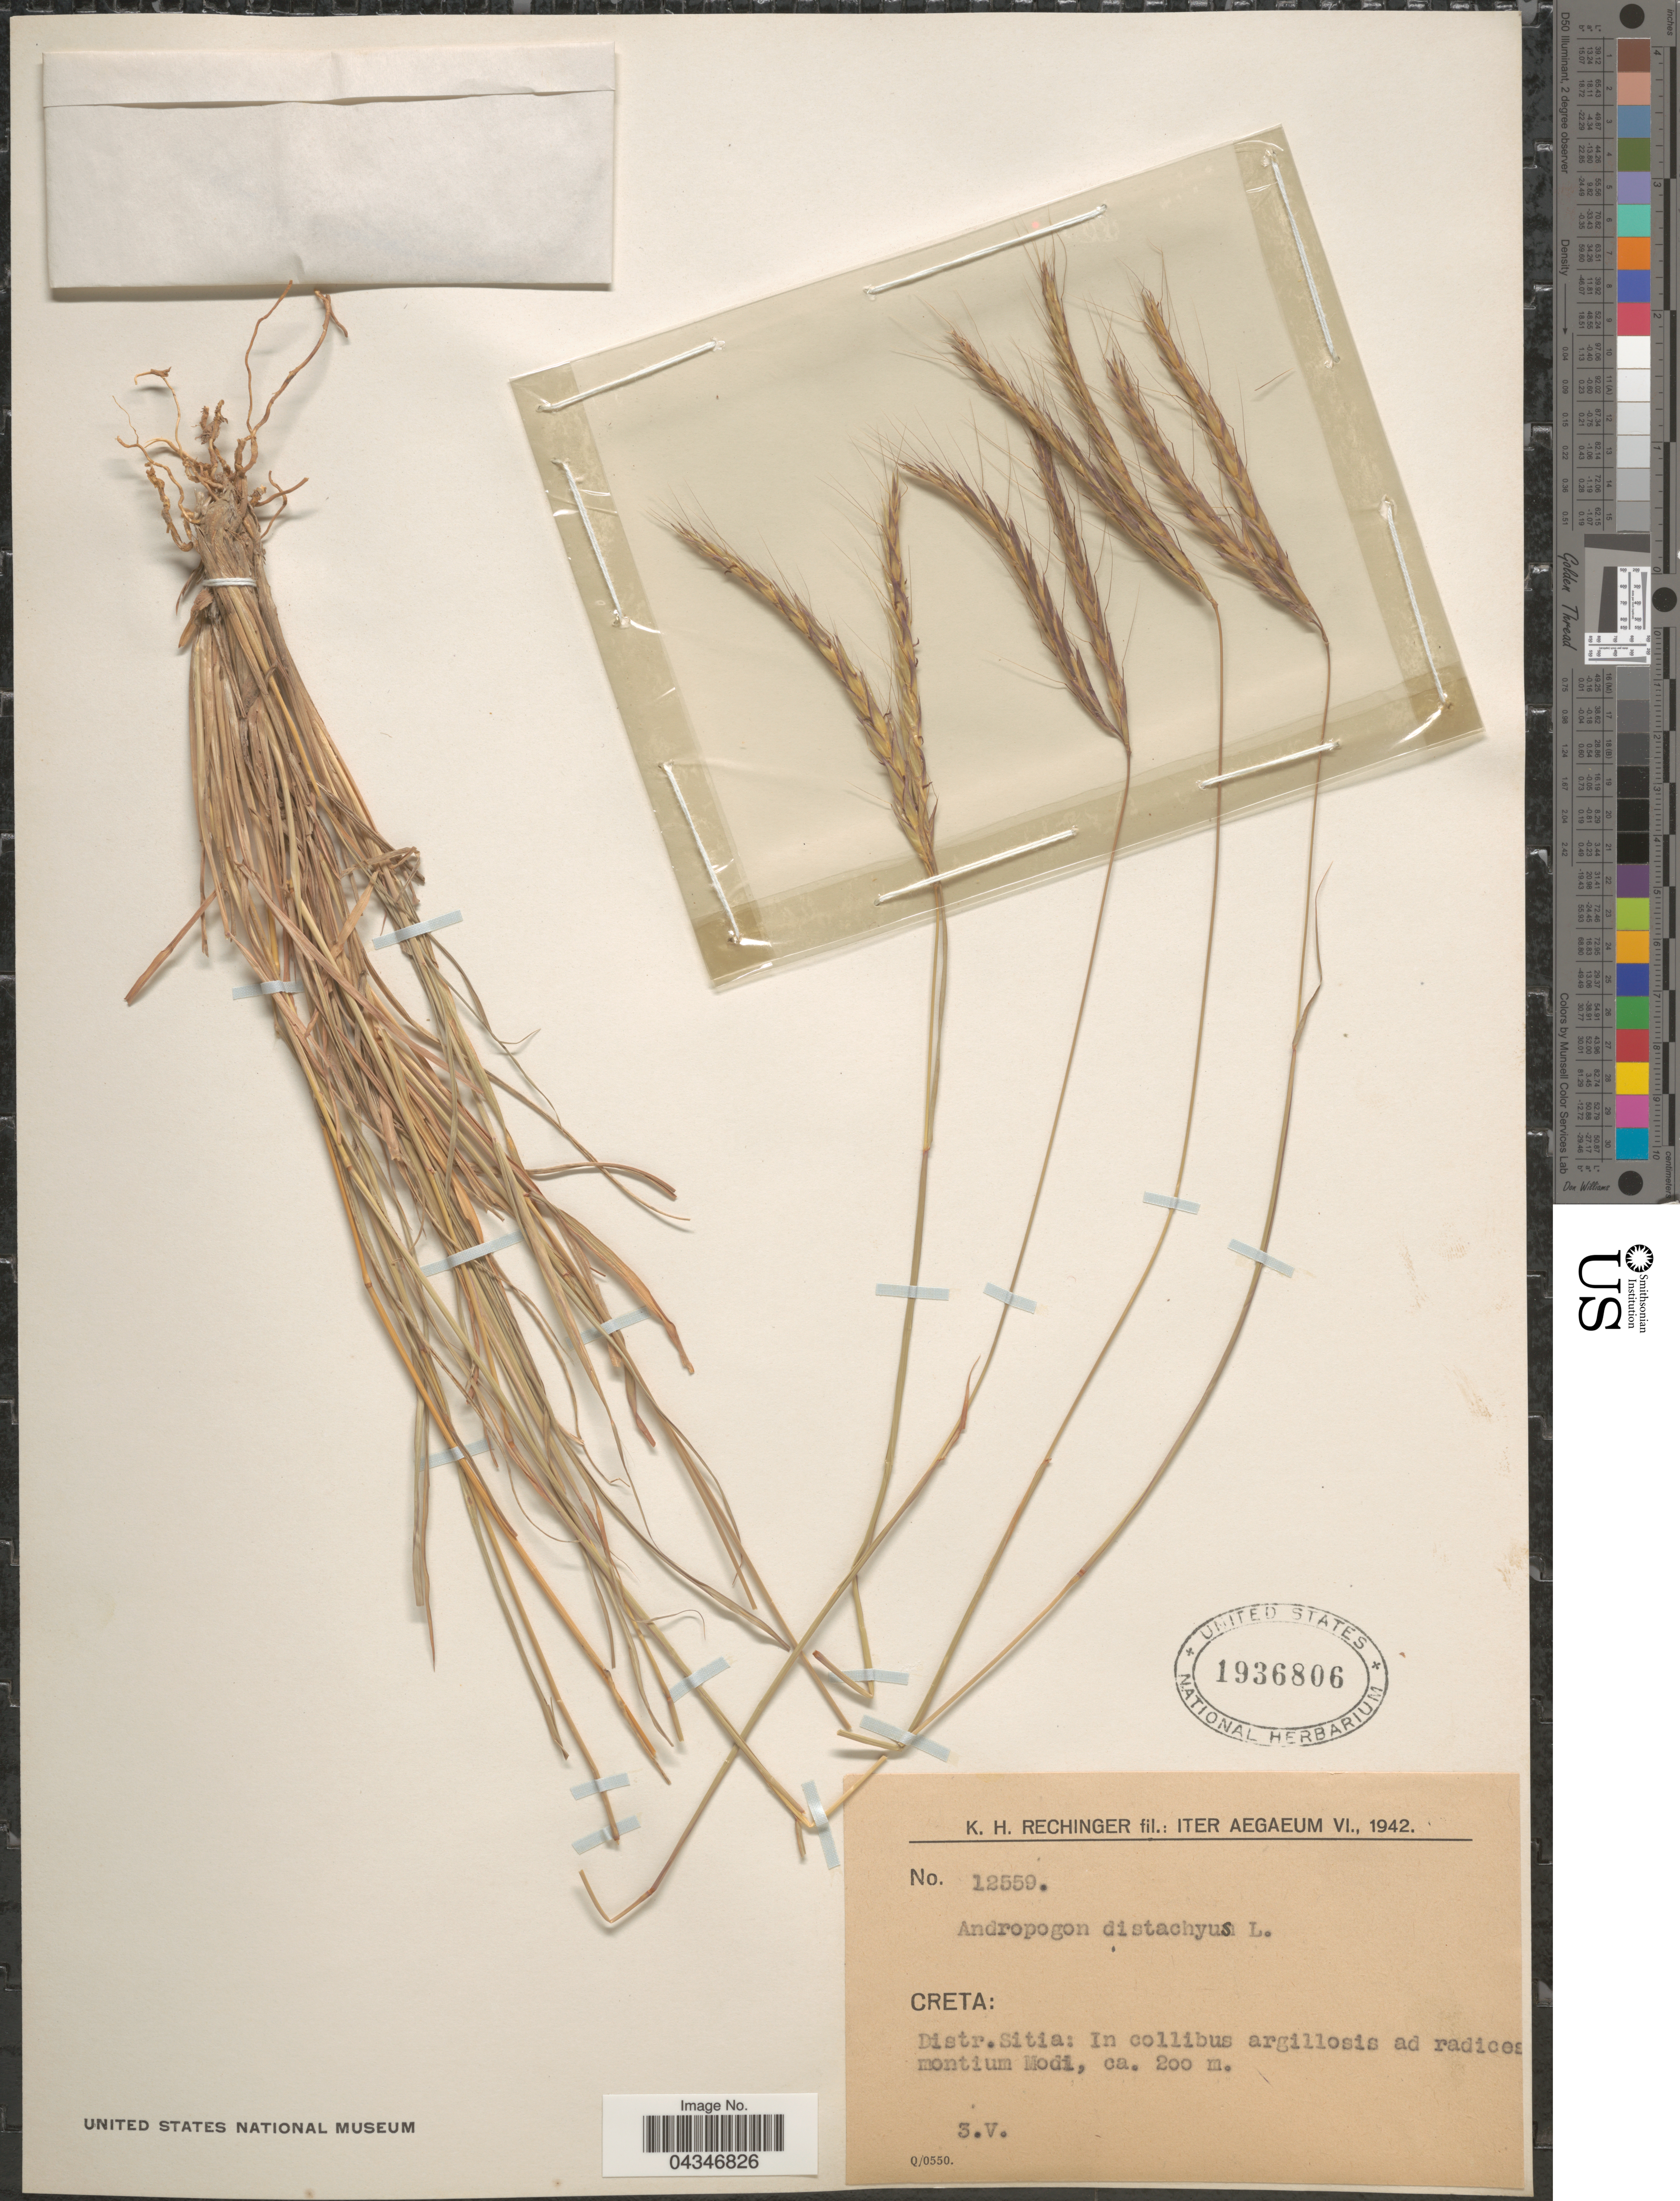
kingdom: Plantae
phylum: Tracheophyta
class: Liliopsida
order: Poales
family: Poaceae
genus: Andropogon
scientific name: Andropogon distachyos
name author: L.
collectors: K. H. Rechinger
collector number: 12559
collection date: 1942-05-03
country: Greece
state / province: Crete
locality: Iter Aegaeum VI., 1942. Creta: Distr. Sitia: In collibus argillosis ad radices montium Modi.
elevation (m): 200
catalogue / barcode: US 1936806